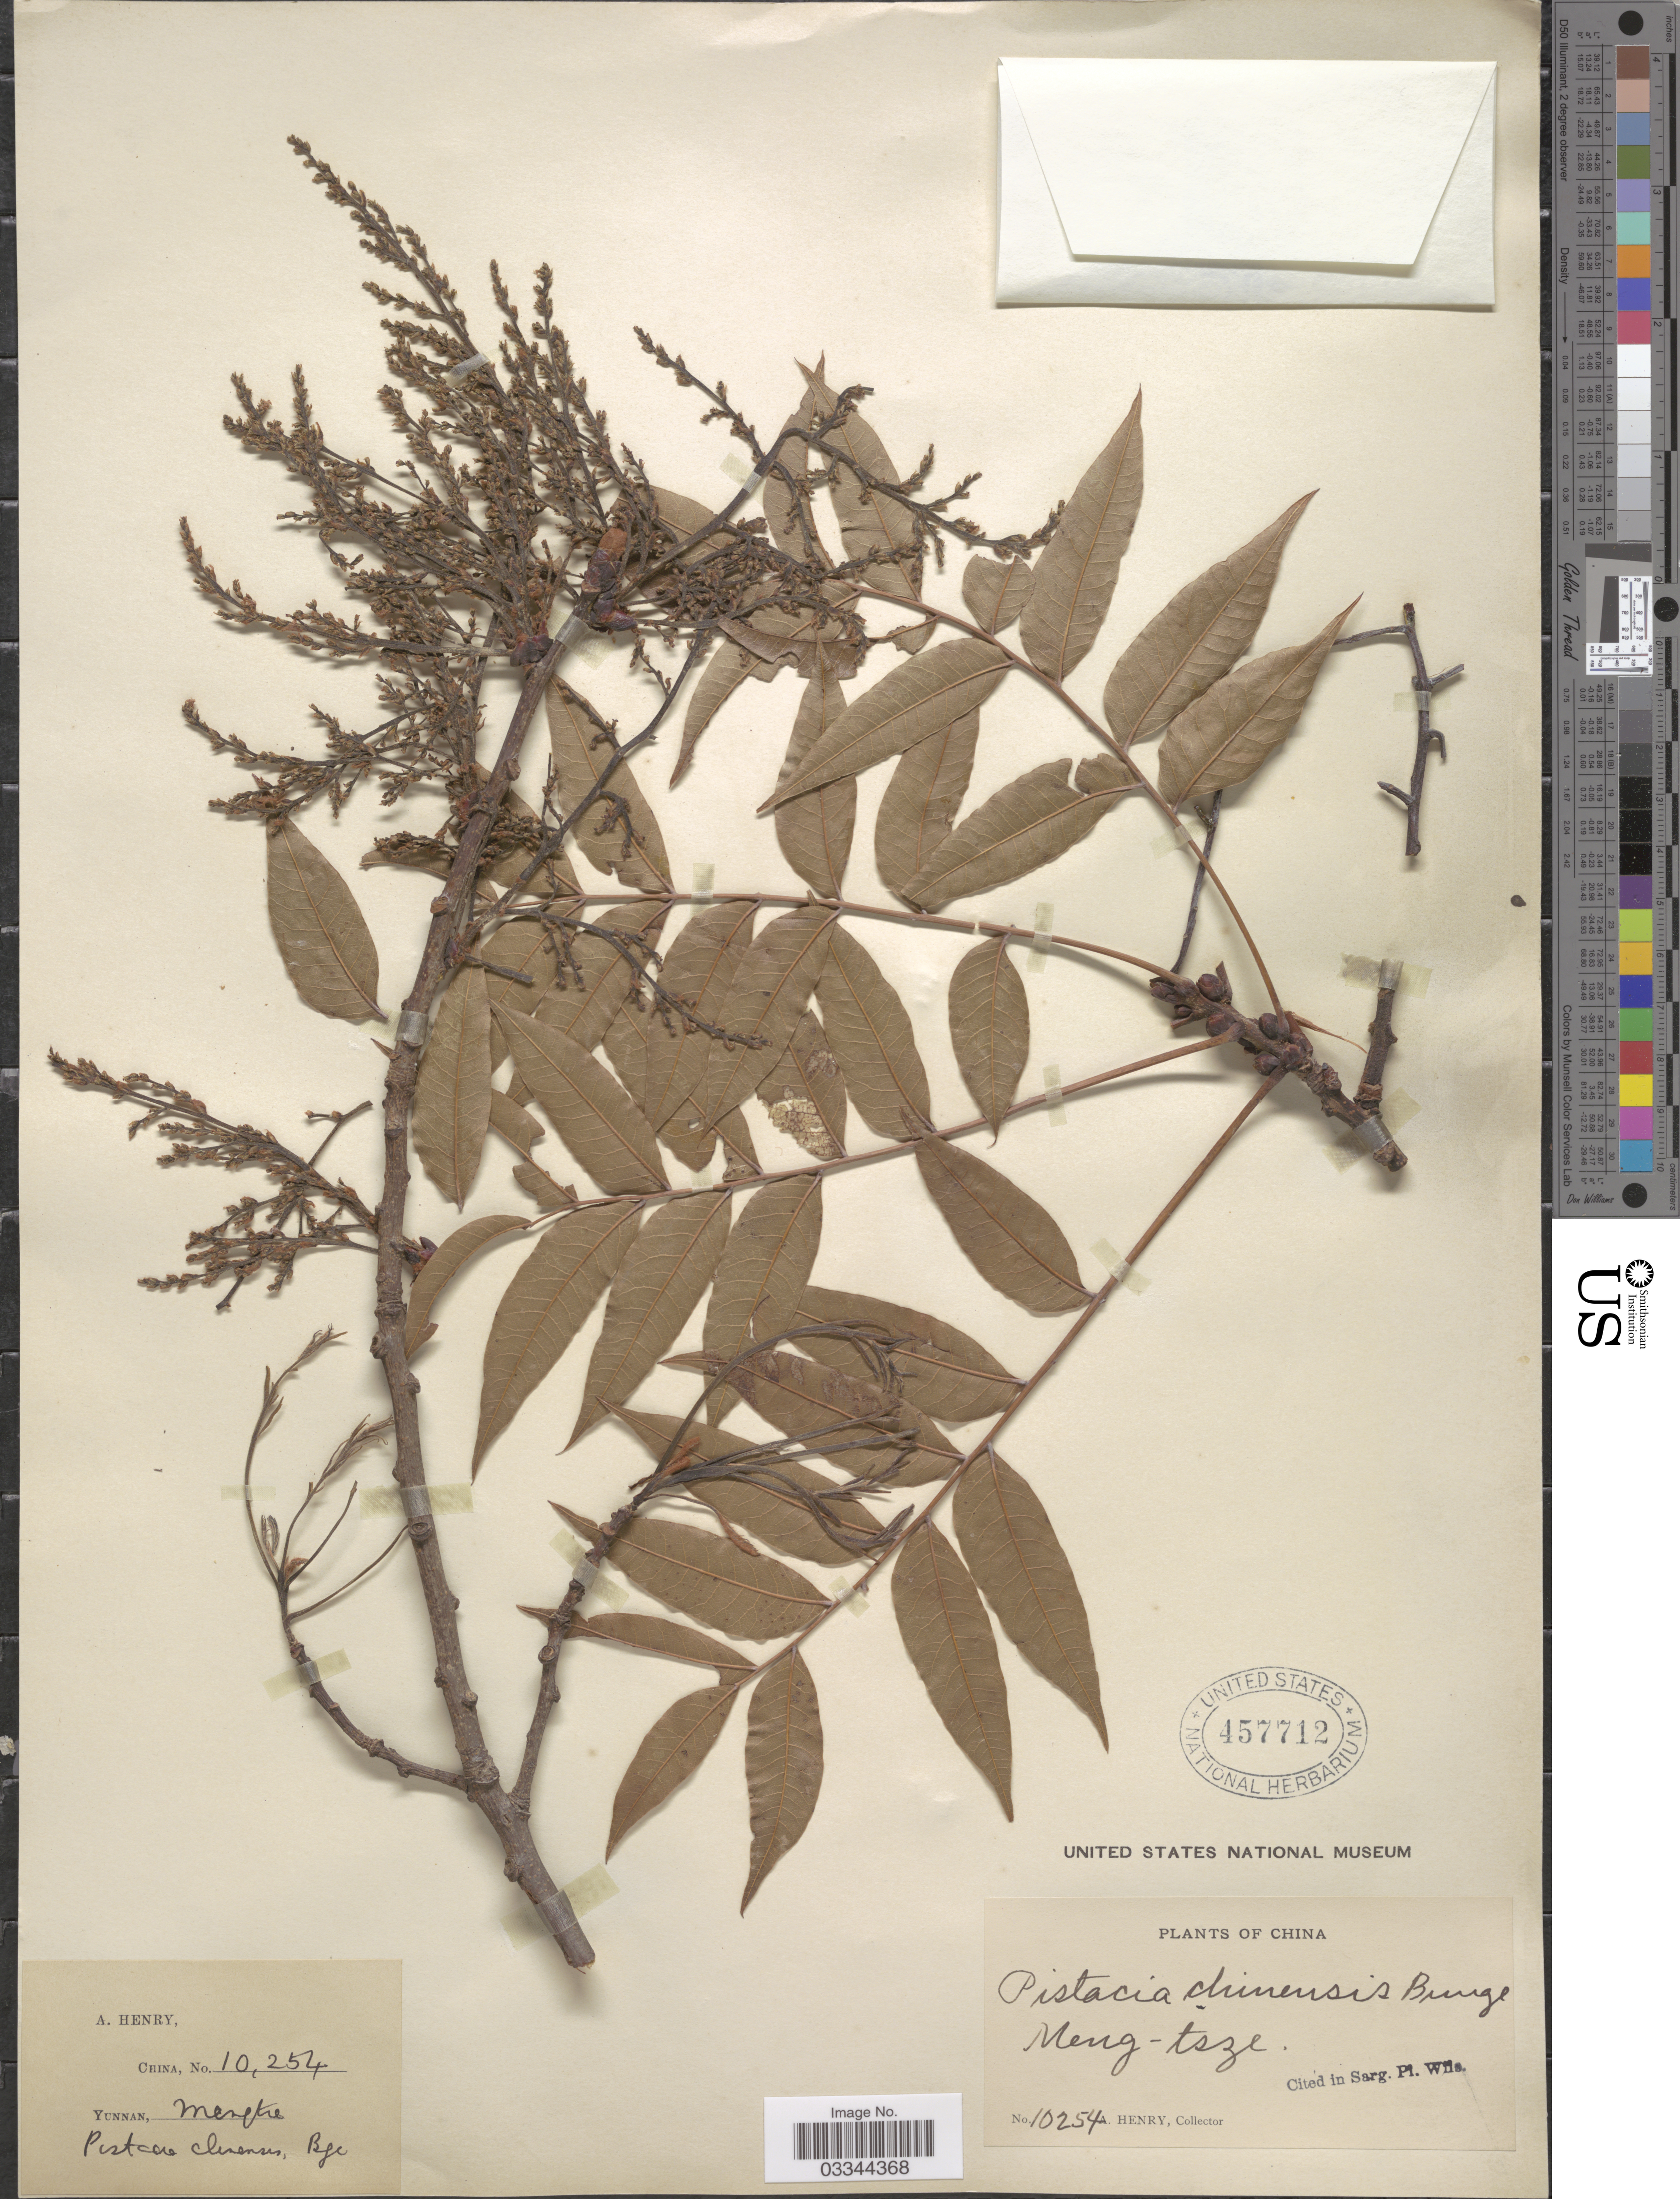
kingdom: Plantae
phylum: Tracheophyta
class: Magnoliopsida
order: Sapindales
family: Anacardiaceae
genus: Pistacia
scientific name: Pistacia chinensis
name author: Bunge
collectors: A. Henry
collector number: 10254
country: China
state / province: Yunnan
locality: Meng-tsze.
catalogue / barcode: US 457712